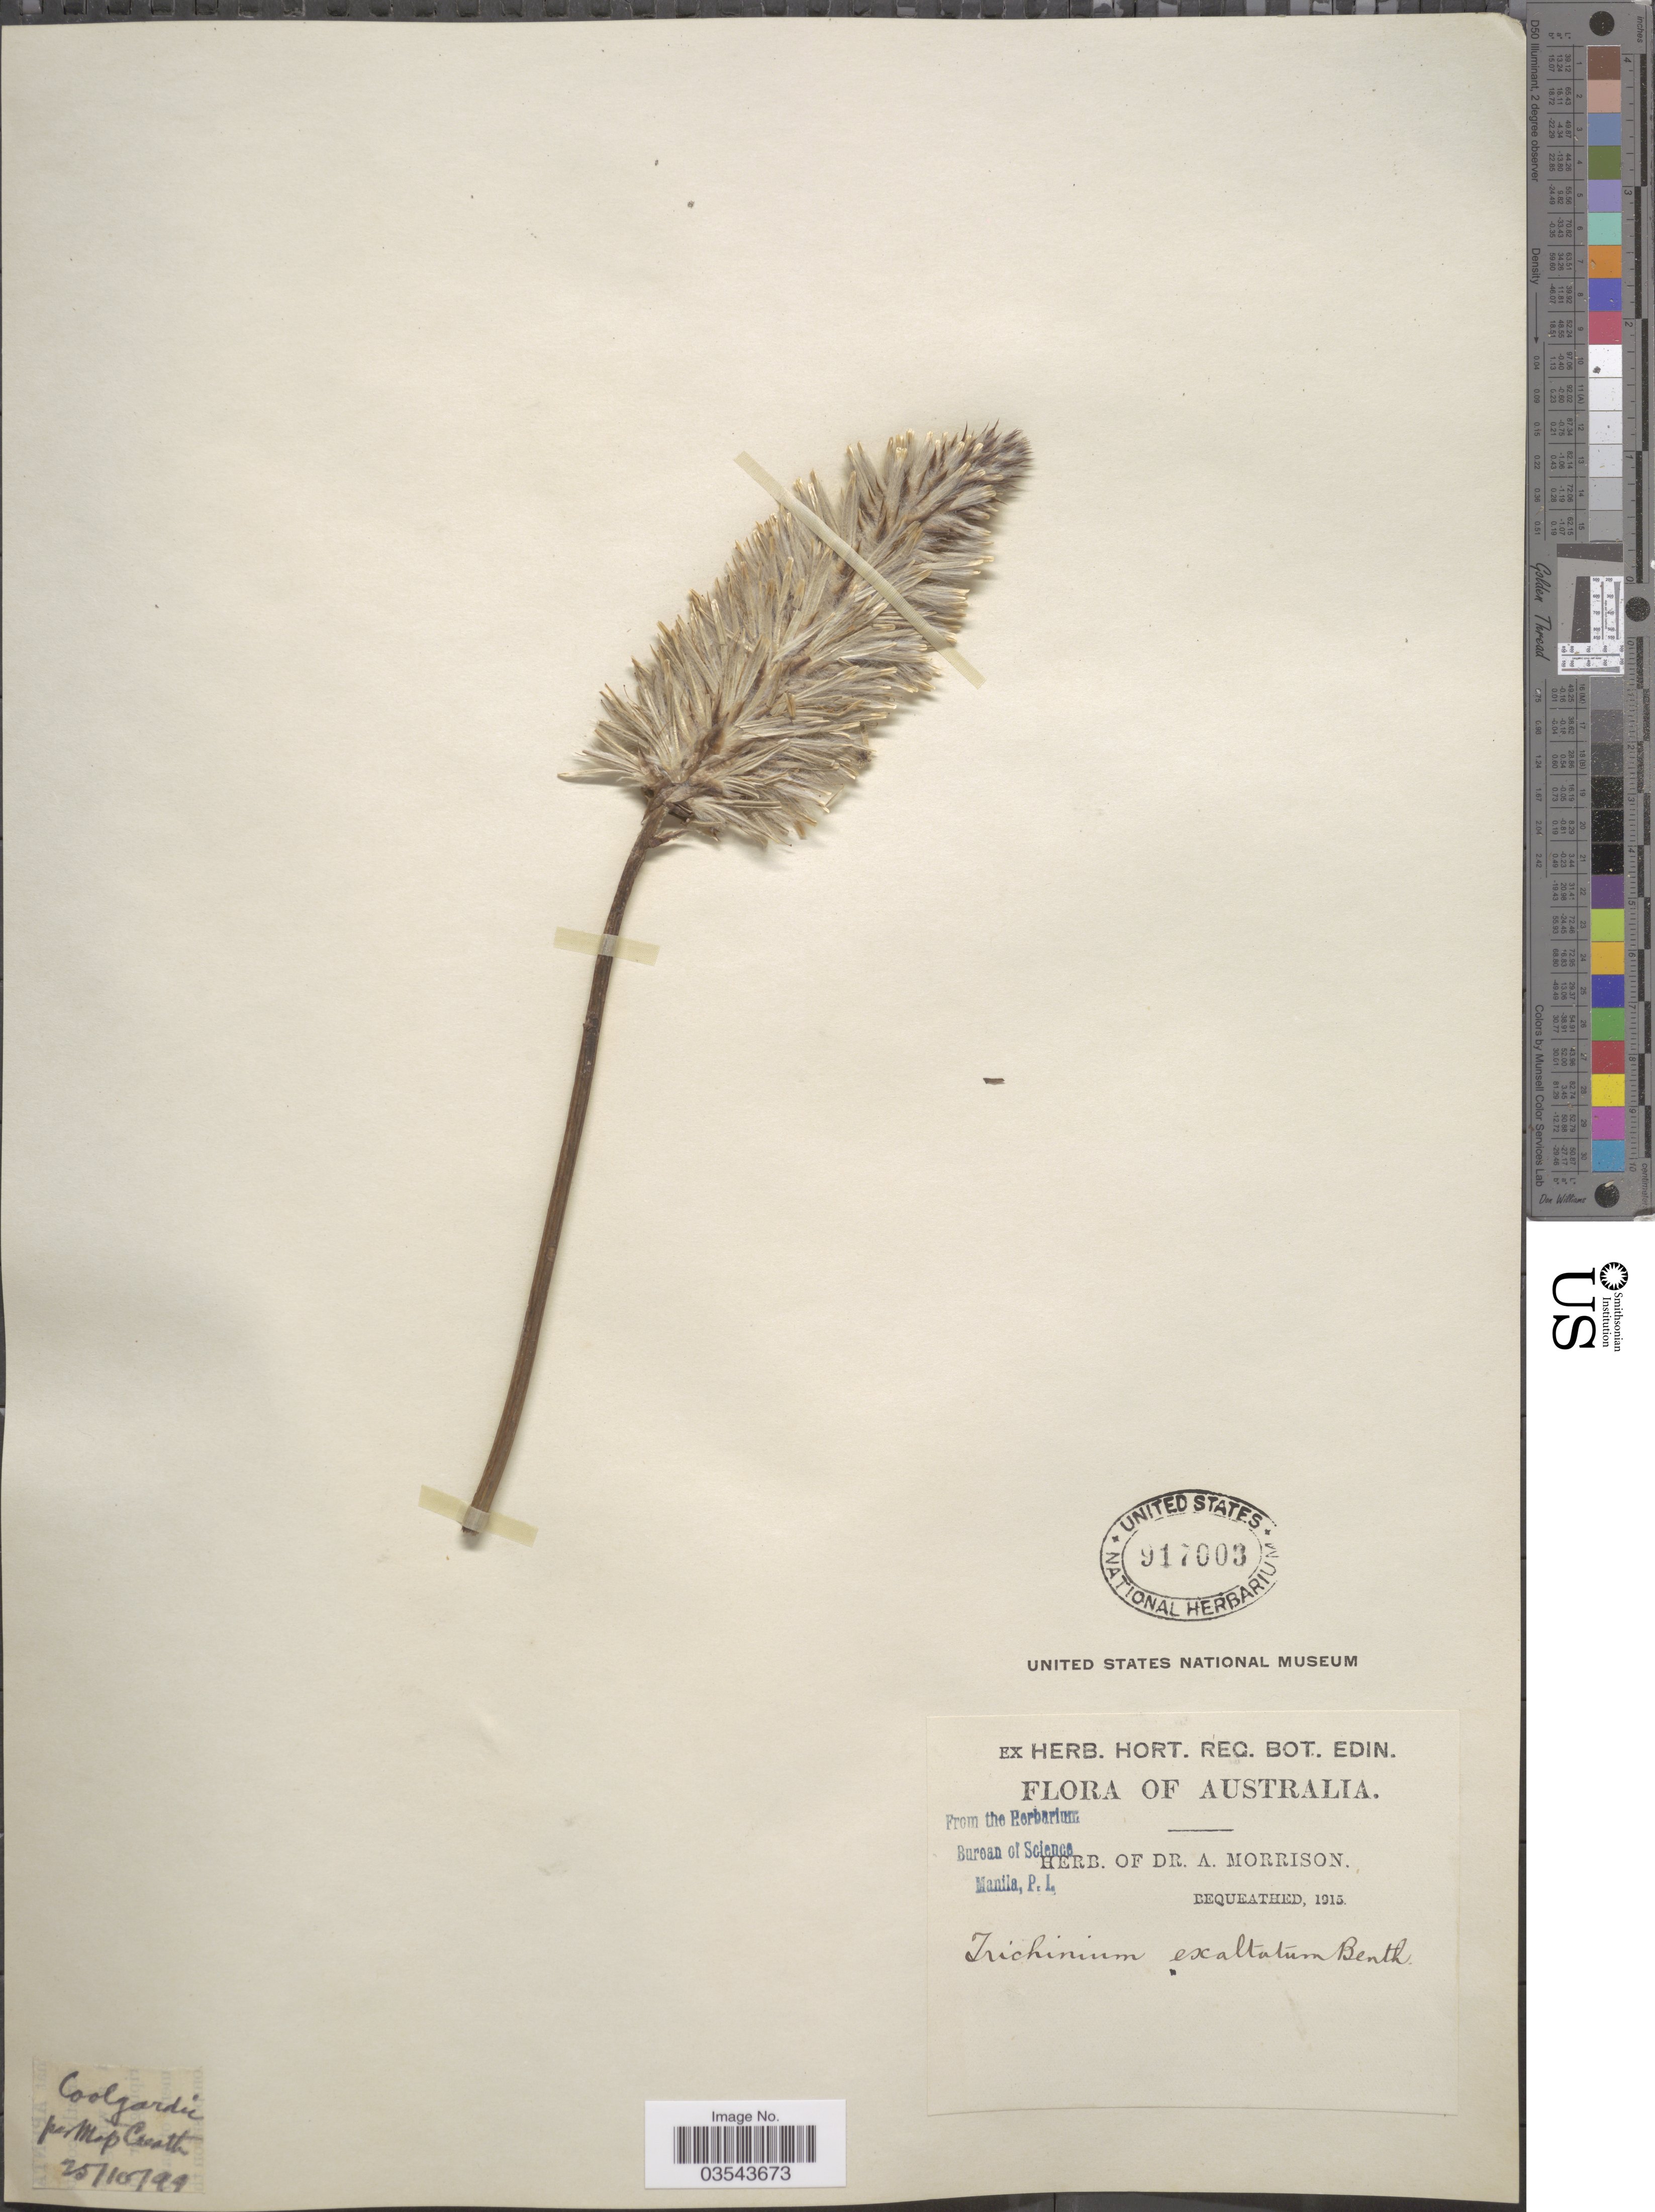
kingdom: Plantae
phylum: Tracheophyta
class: Magnoliopsida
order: Caryophyllales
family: Amaranthaceae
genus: Ptilotus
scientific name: Ptilotus exaltatus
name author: Nees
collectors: ex herb. Dr. A. Morrison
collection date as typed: Transcribed d/m/y: 25/10/99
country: Australia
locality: Coolgardie.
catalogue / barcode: US 917003